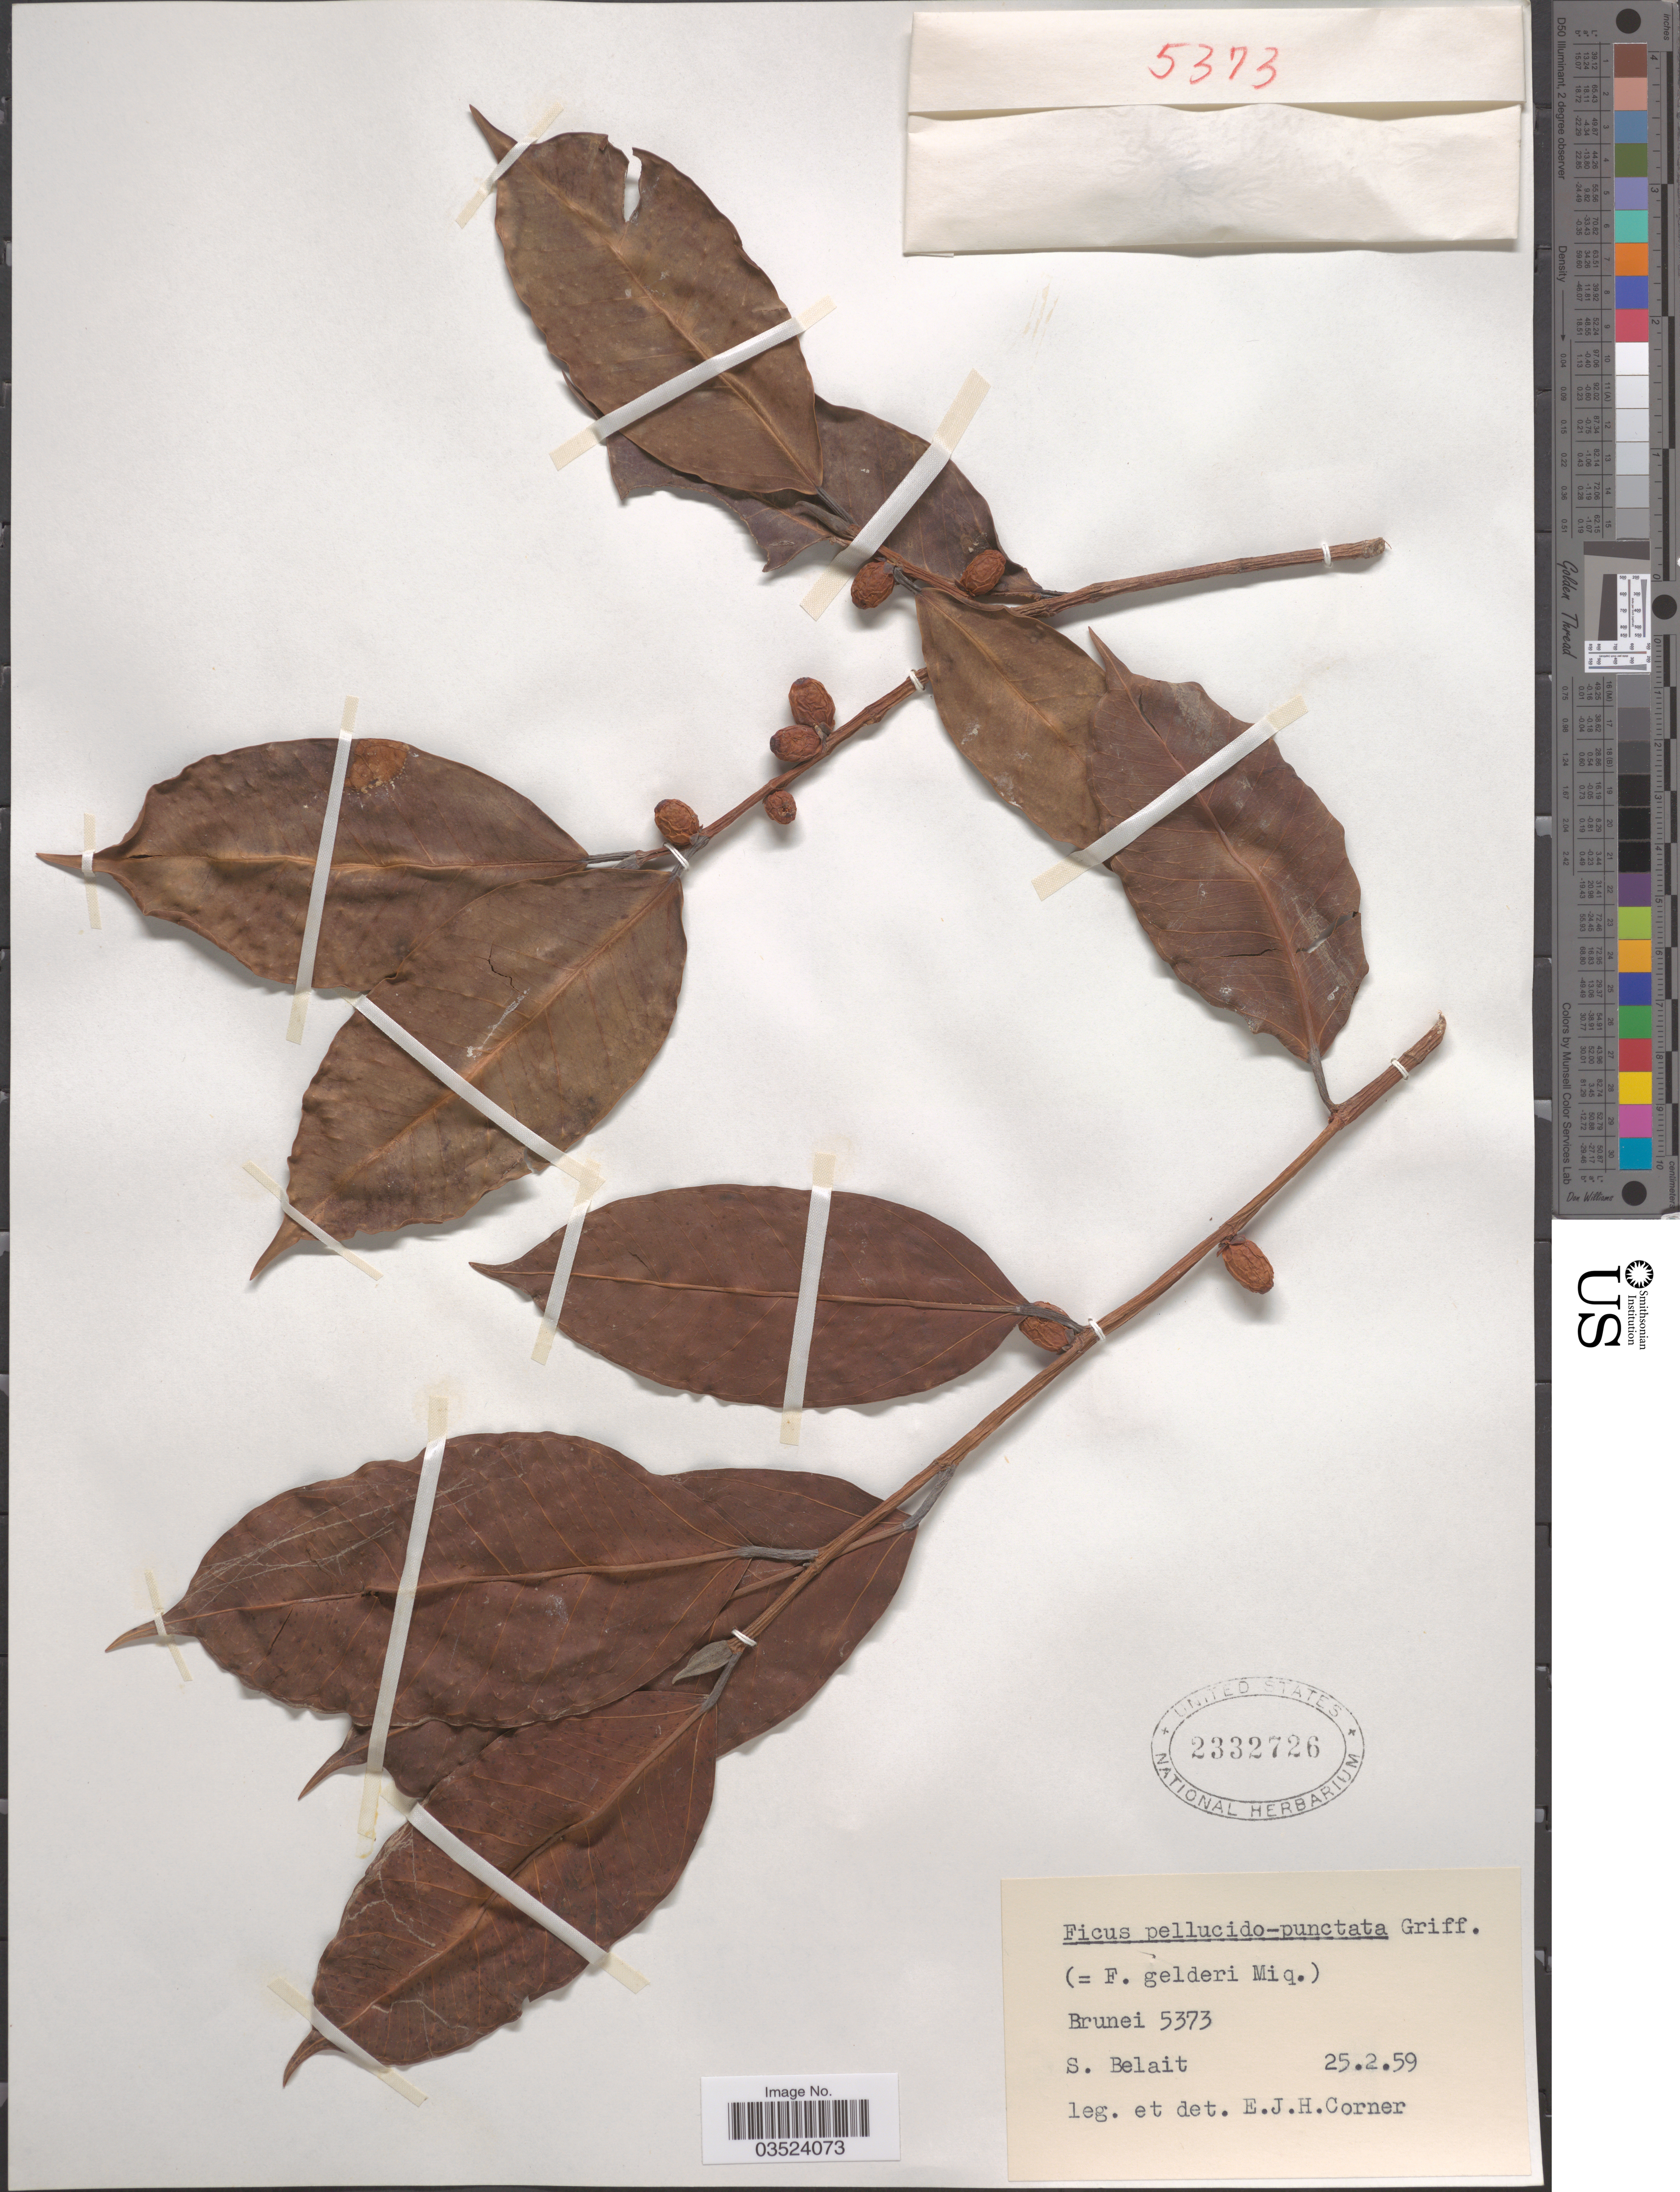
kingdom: Plantae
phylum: Tracheophyta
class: Magnoliopsida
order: Rosales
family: Moraceae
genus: Ficus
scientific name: Ficus pellucido-punctata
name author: Griff.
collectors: E. Corner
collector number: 5373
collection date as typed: Transcribed d/m/y: 25/2/59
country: Brunei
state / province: Belait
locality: S. Belait.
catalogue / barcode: US 2332726